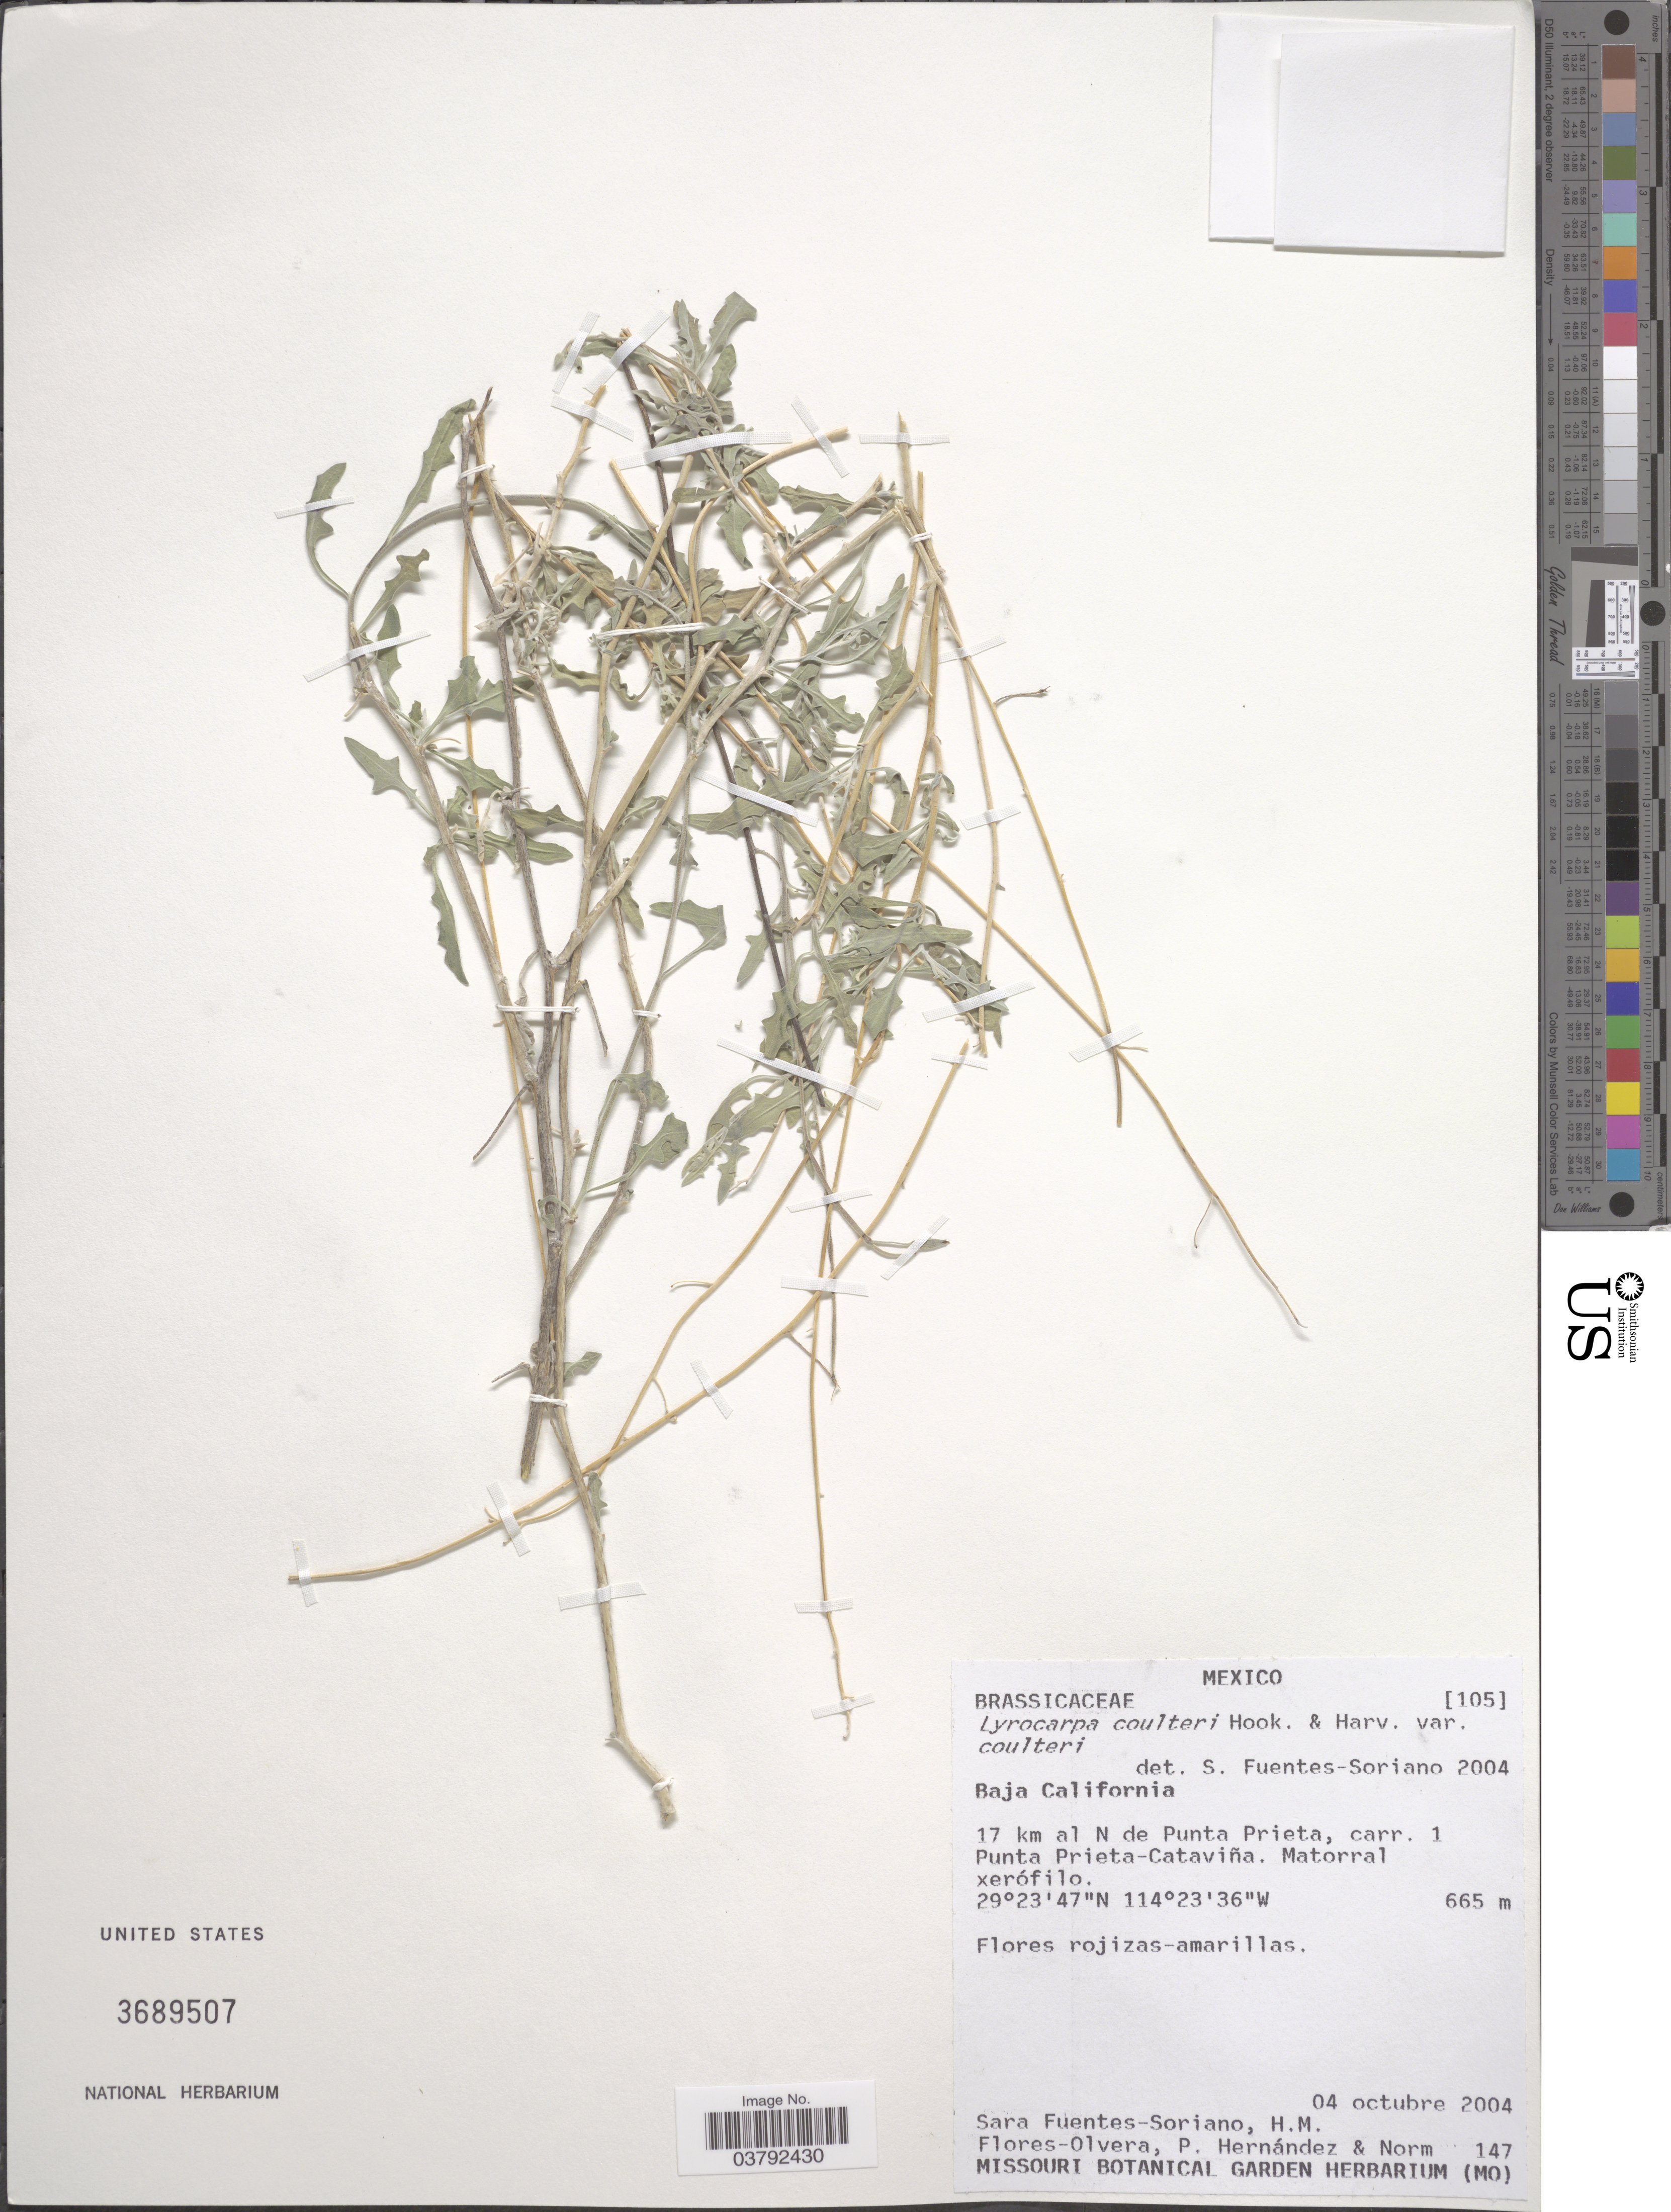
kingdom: Plantae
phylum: Tracheophyta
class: Magnoliopsida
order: Brassicales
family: Brassicaceae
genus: Lyrocarpa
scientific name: Lyrocarpa coulteri var. typica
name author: Rollins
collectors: S. Fuentes-Soriano, H. Flores Olvera, P. Hernández & Norm.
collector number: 147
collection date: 2004-10-04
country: Mexico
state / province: Baja California Norte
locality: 17 km al N de Punta Prieta, carr. 1 Punta Prieta-Cataviña.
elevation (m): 665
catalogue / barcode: US 3689507